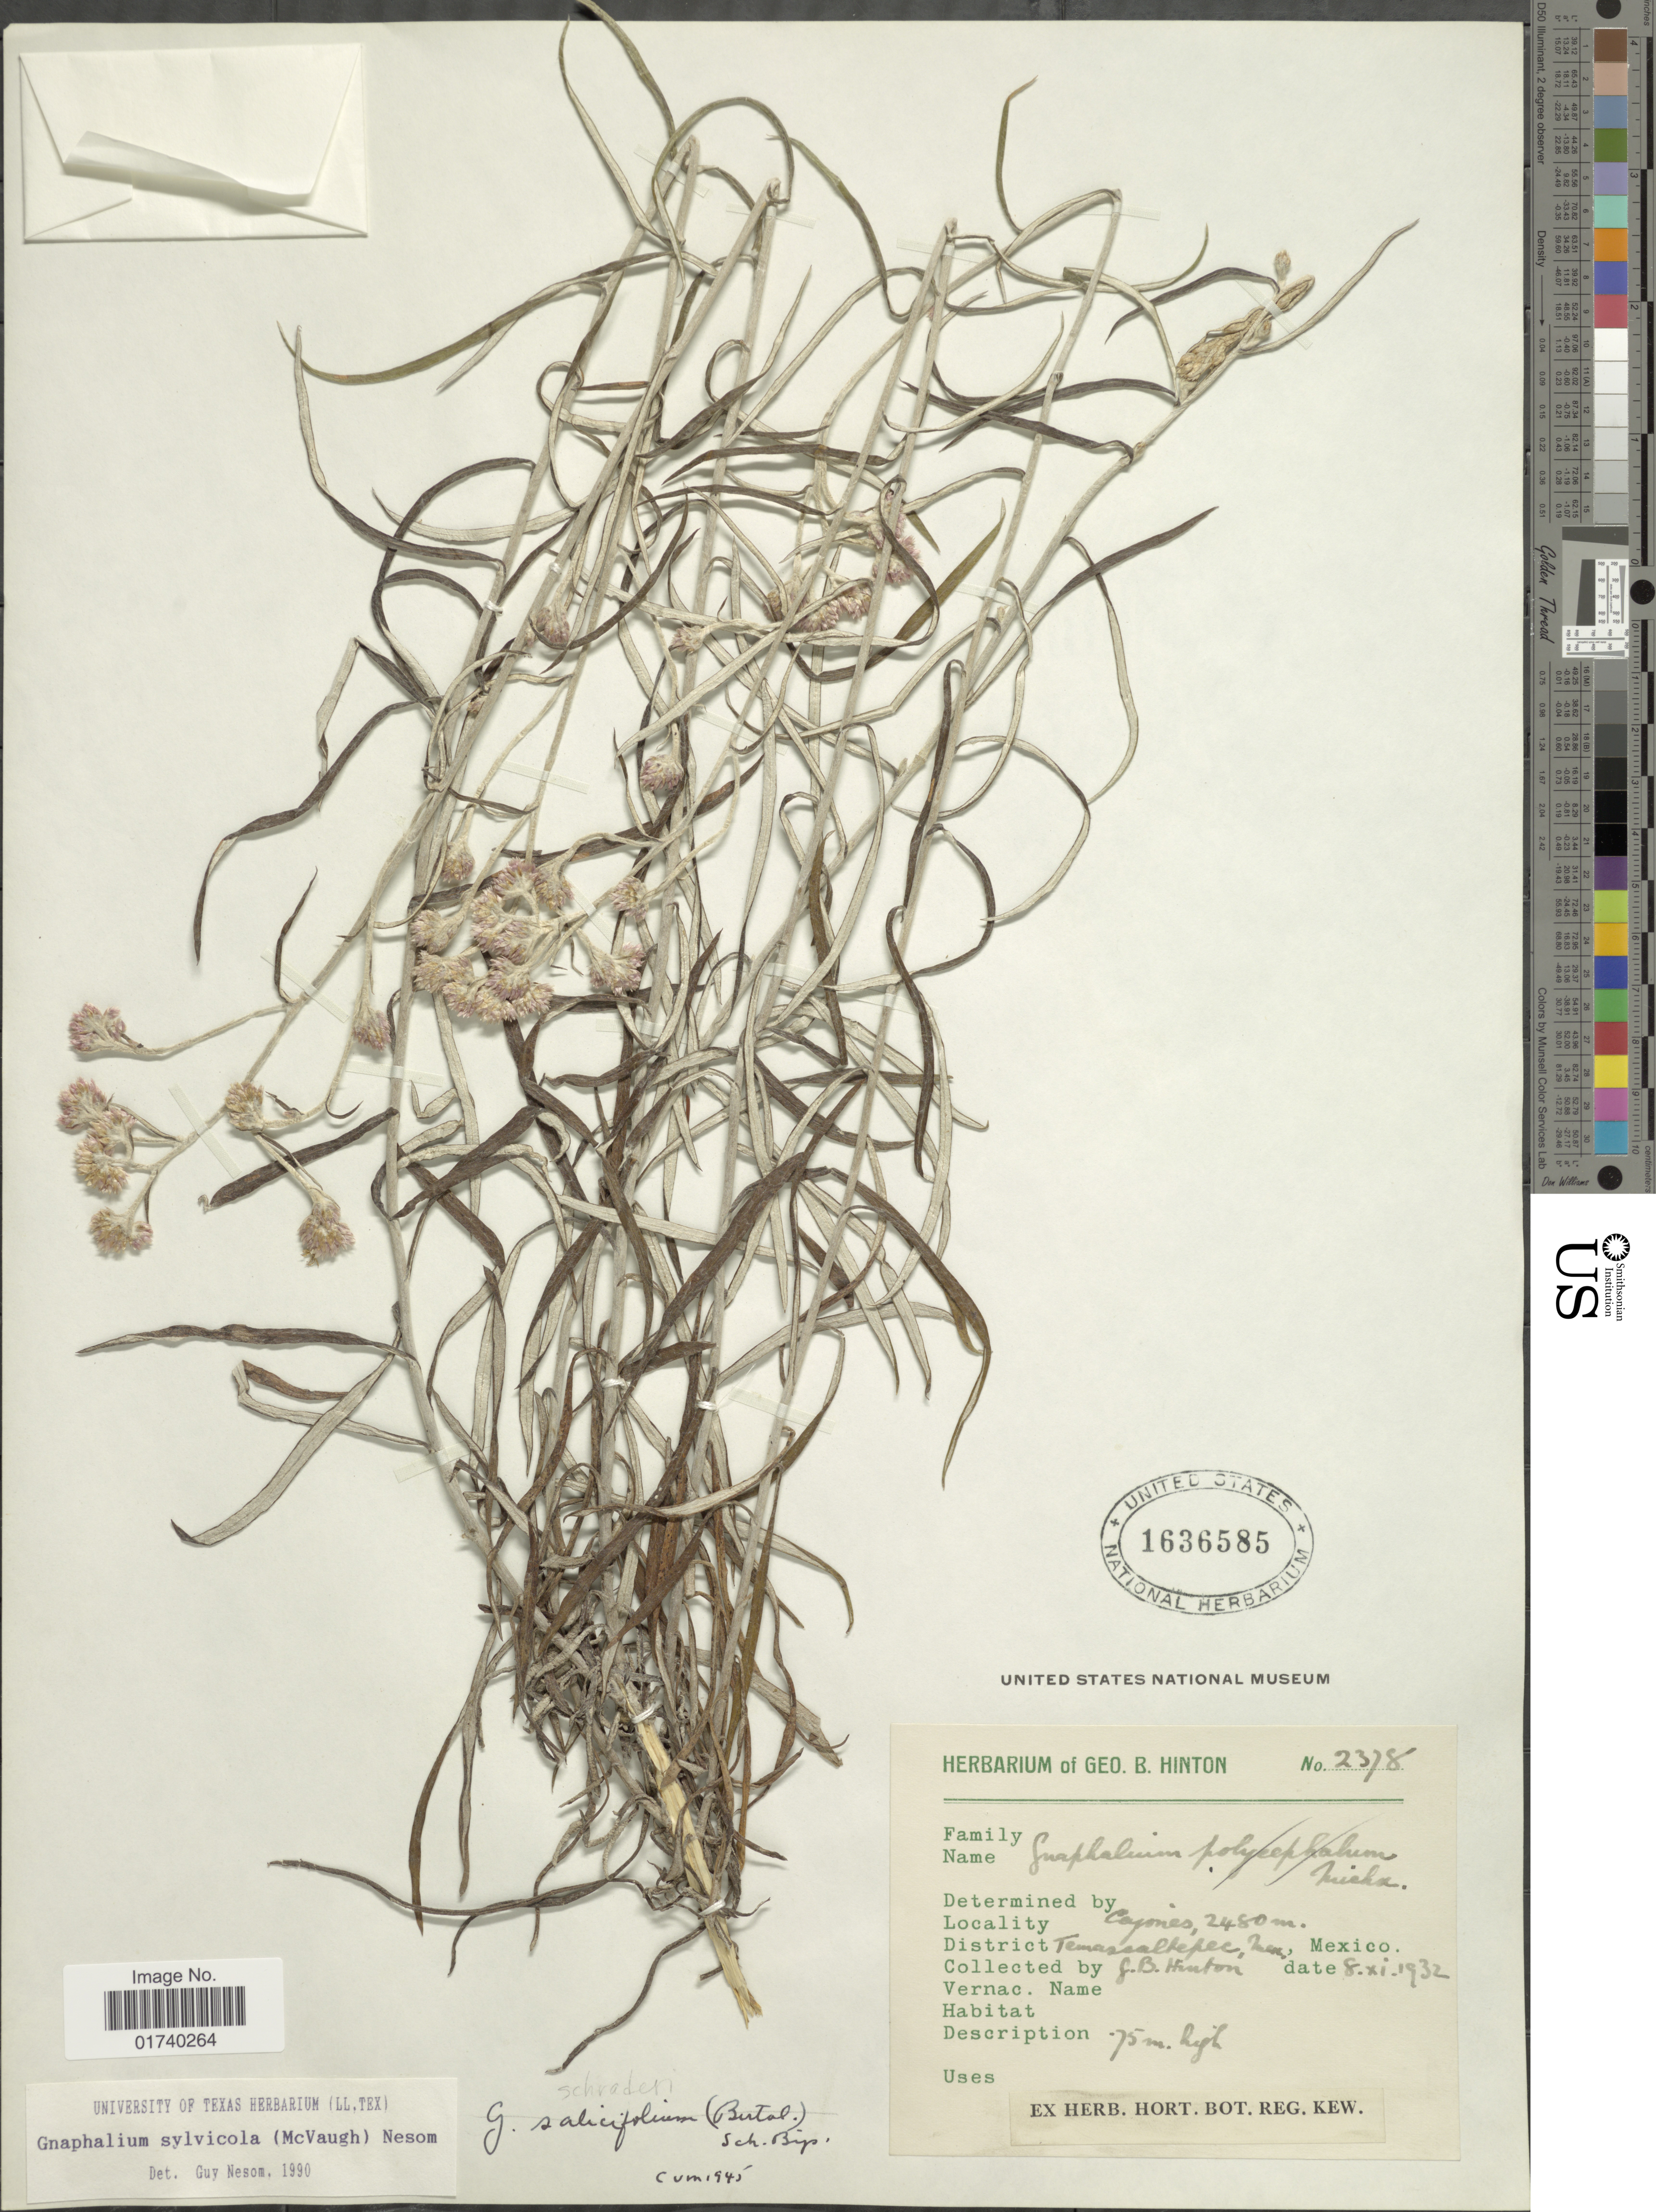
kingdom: Plantae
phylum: Tracheophyta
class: Magnoliopsida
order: Asterales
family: Asteraceae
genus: Pseudognaphalium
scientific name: Pseudognaphalium sylvicola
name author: (McVaugh) G.L. Nesom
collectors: G. B. Hinton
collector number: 2378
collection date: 1932-11-08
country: Mexico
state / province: México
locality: Temascaltepec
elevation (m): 2480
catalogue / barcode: US 1636585